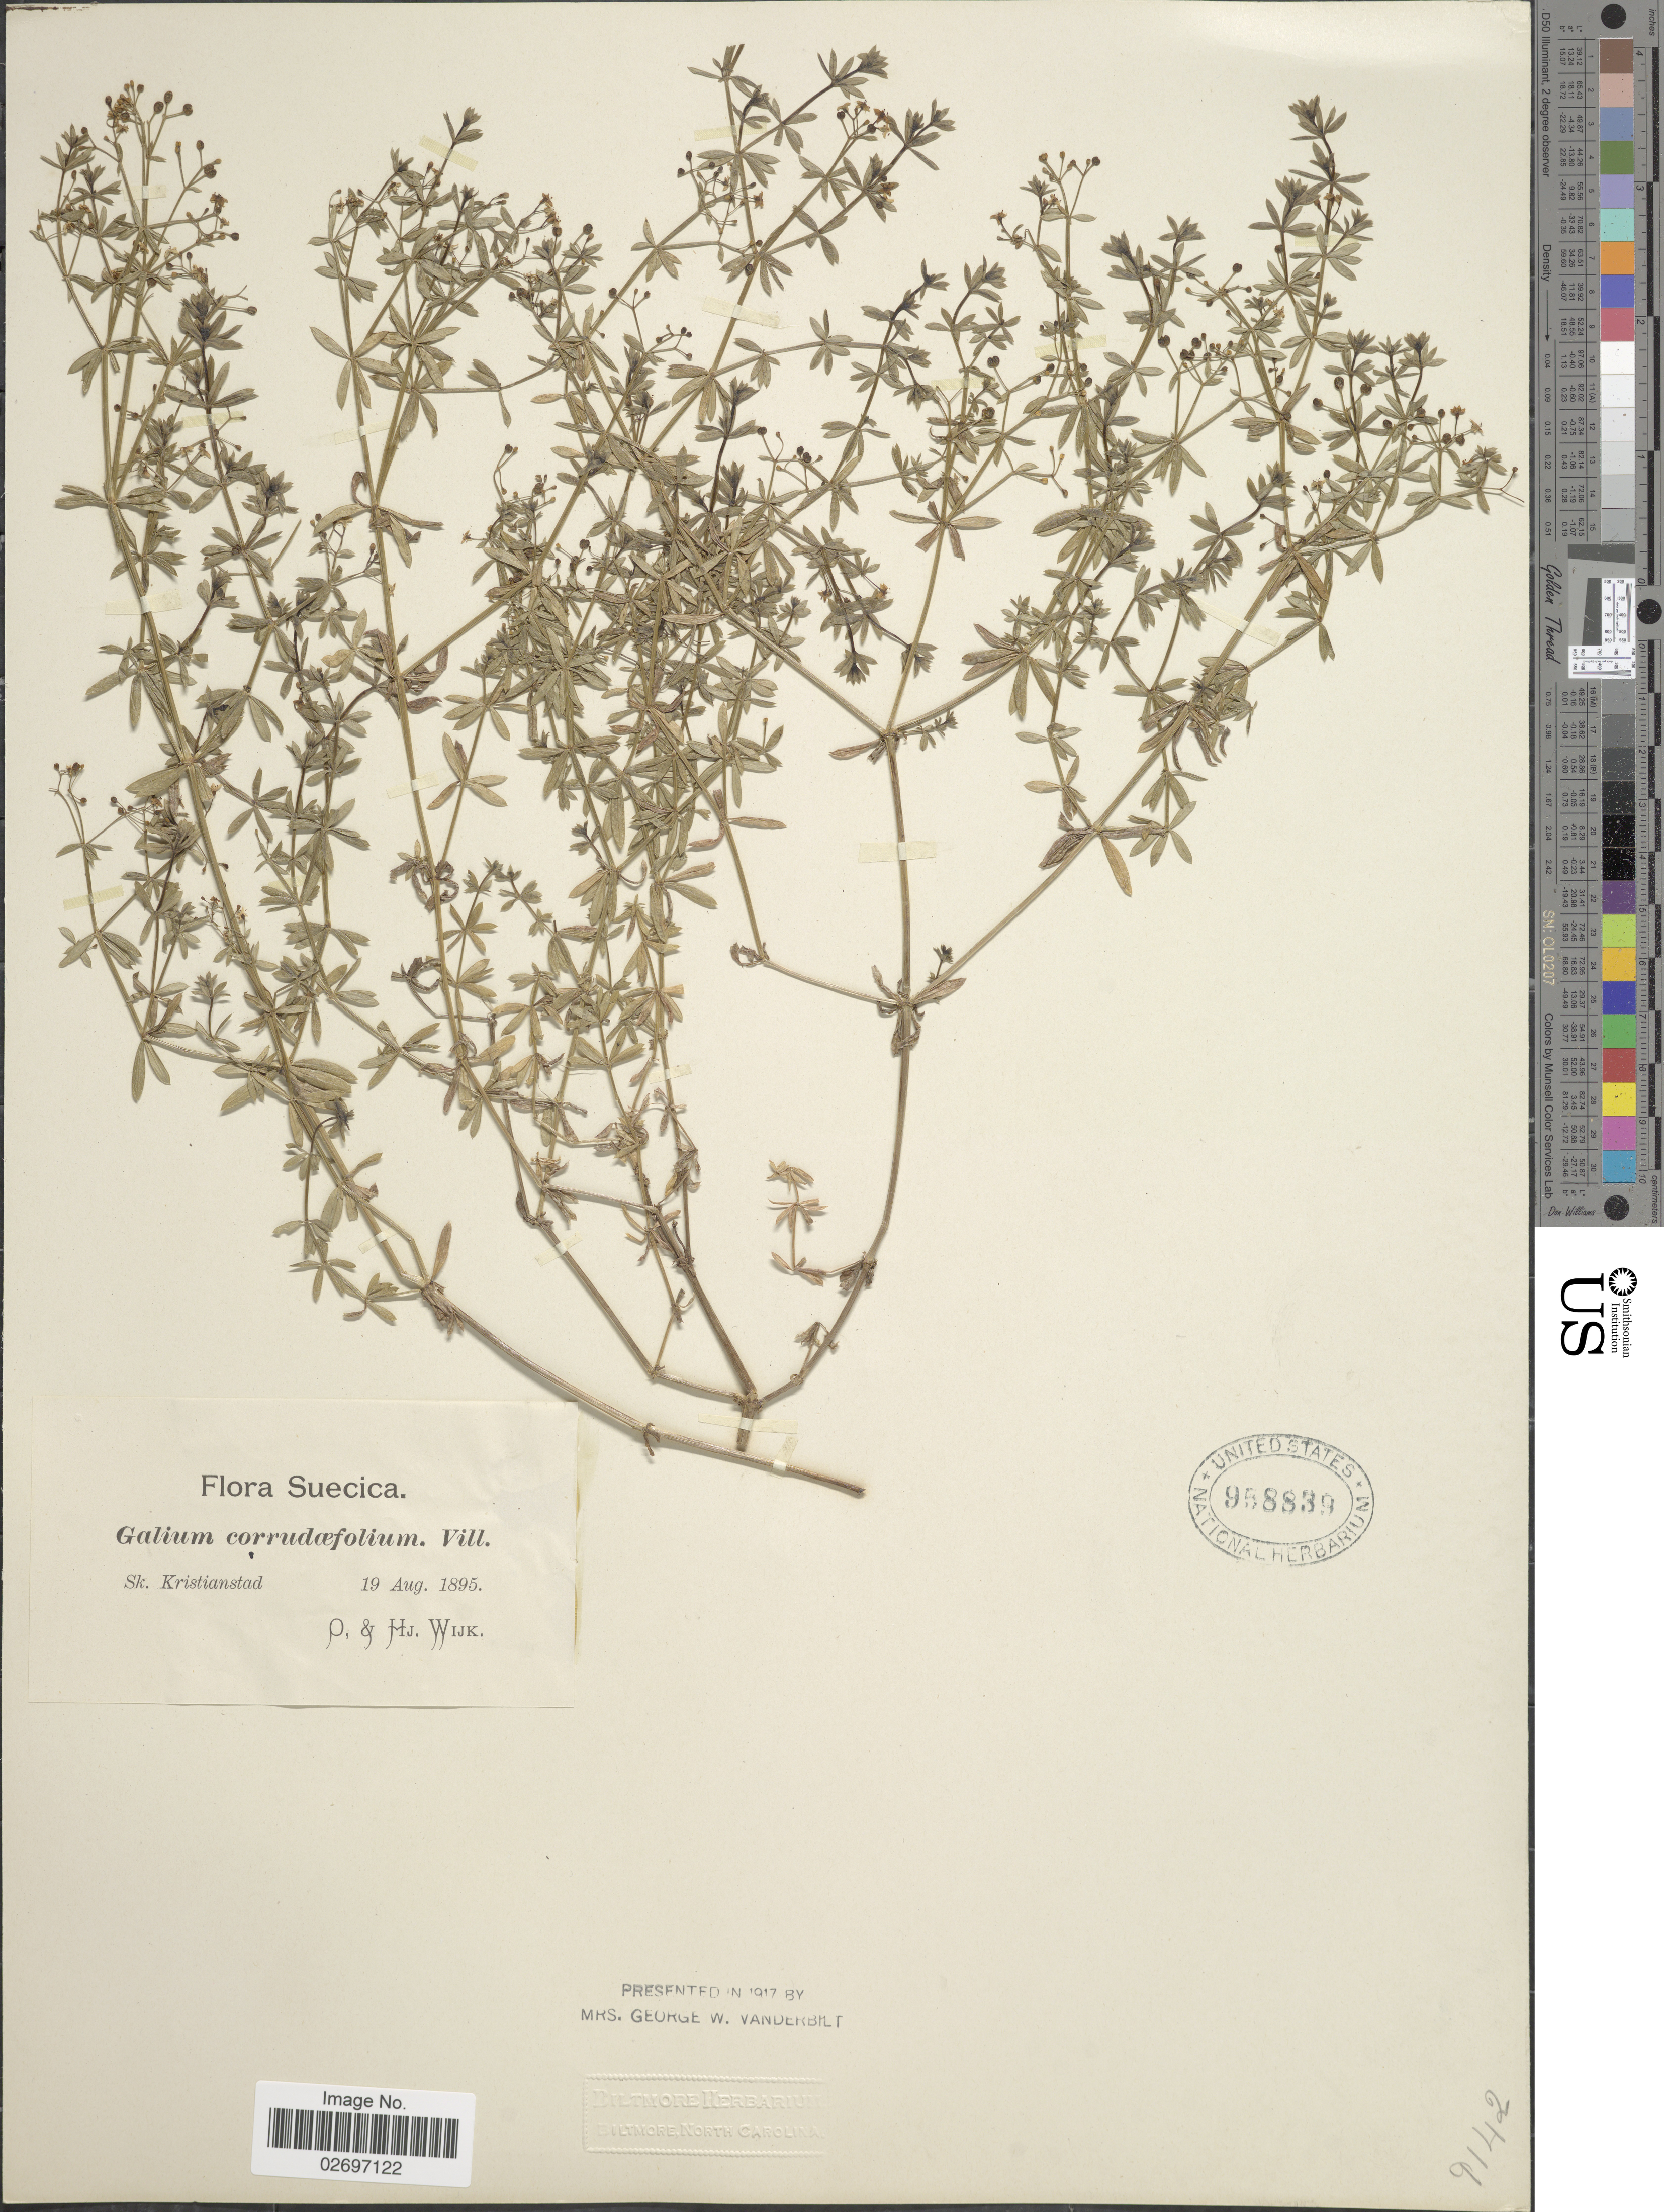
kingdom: Plantae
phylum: Tracheophyta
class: Magnoliopsida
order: Gentianales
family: Rubiaceae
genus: Galium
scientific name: Galium corrudaefolium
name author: Vill.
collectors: O. Wijk & H. Wijk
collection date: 1895-08-19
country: Sweden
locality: Sk. Kristianstad, Suecica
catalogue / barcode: US 958839